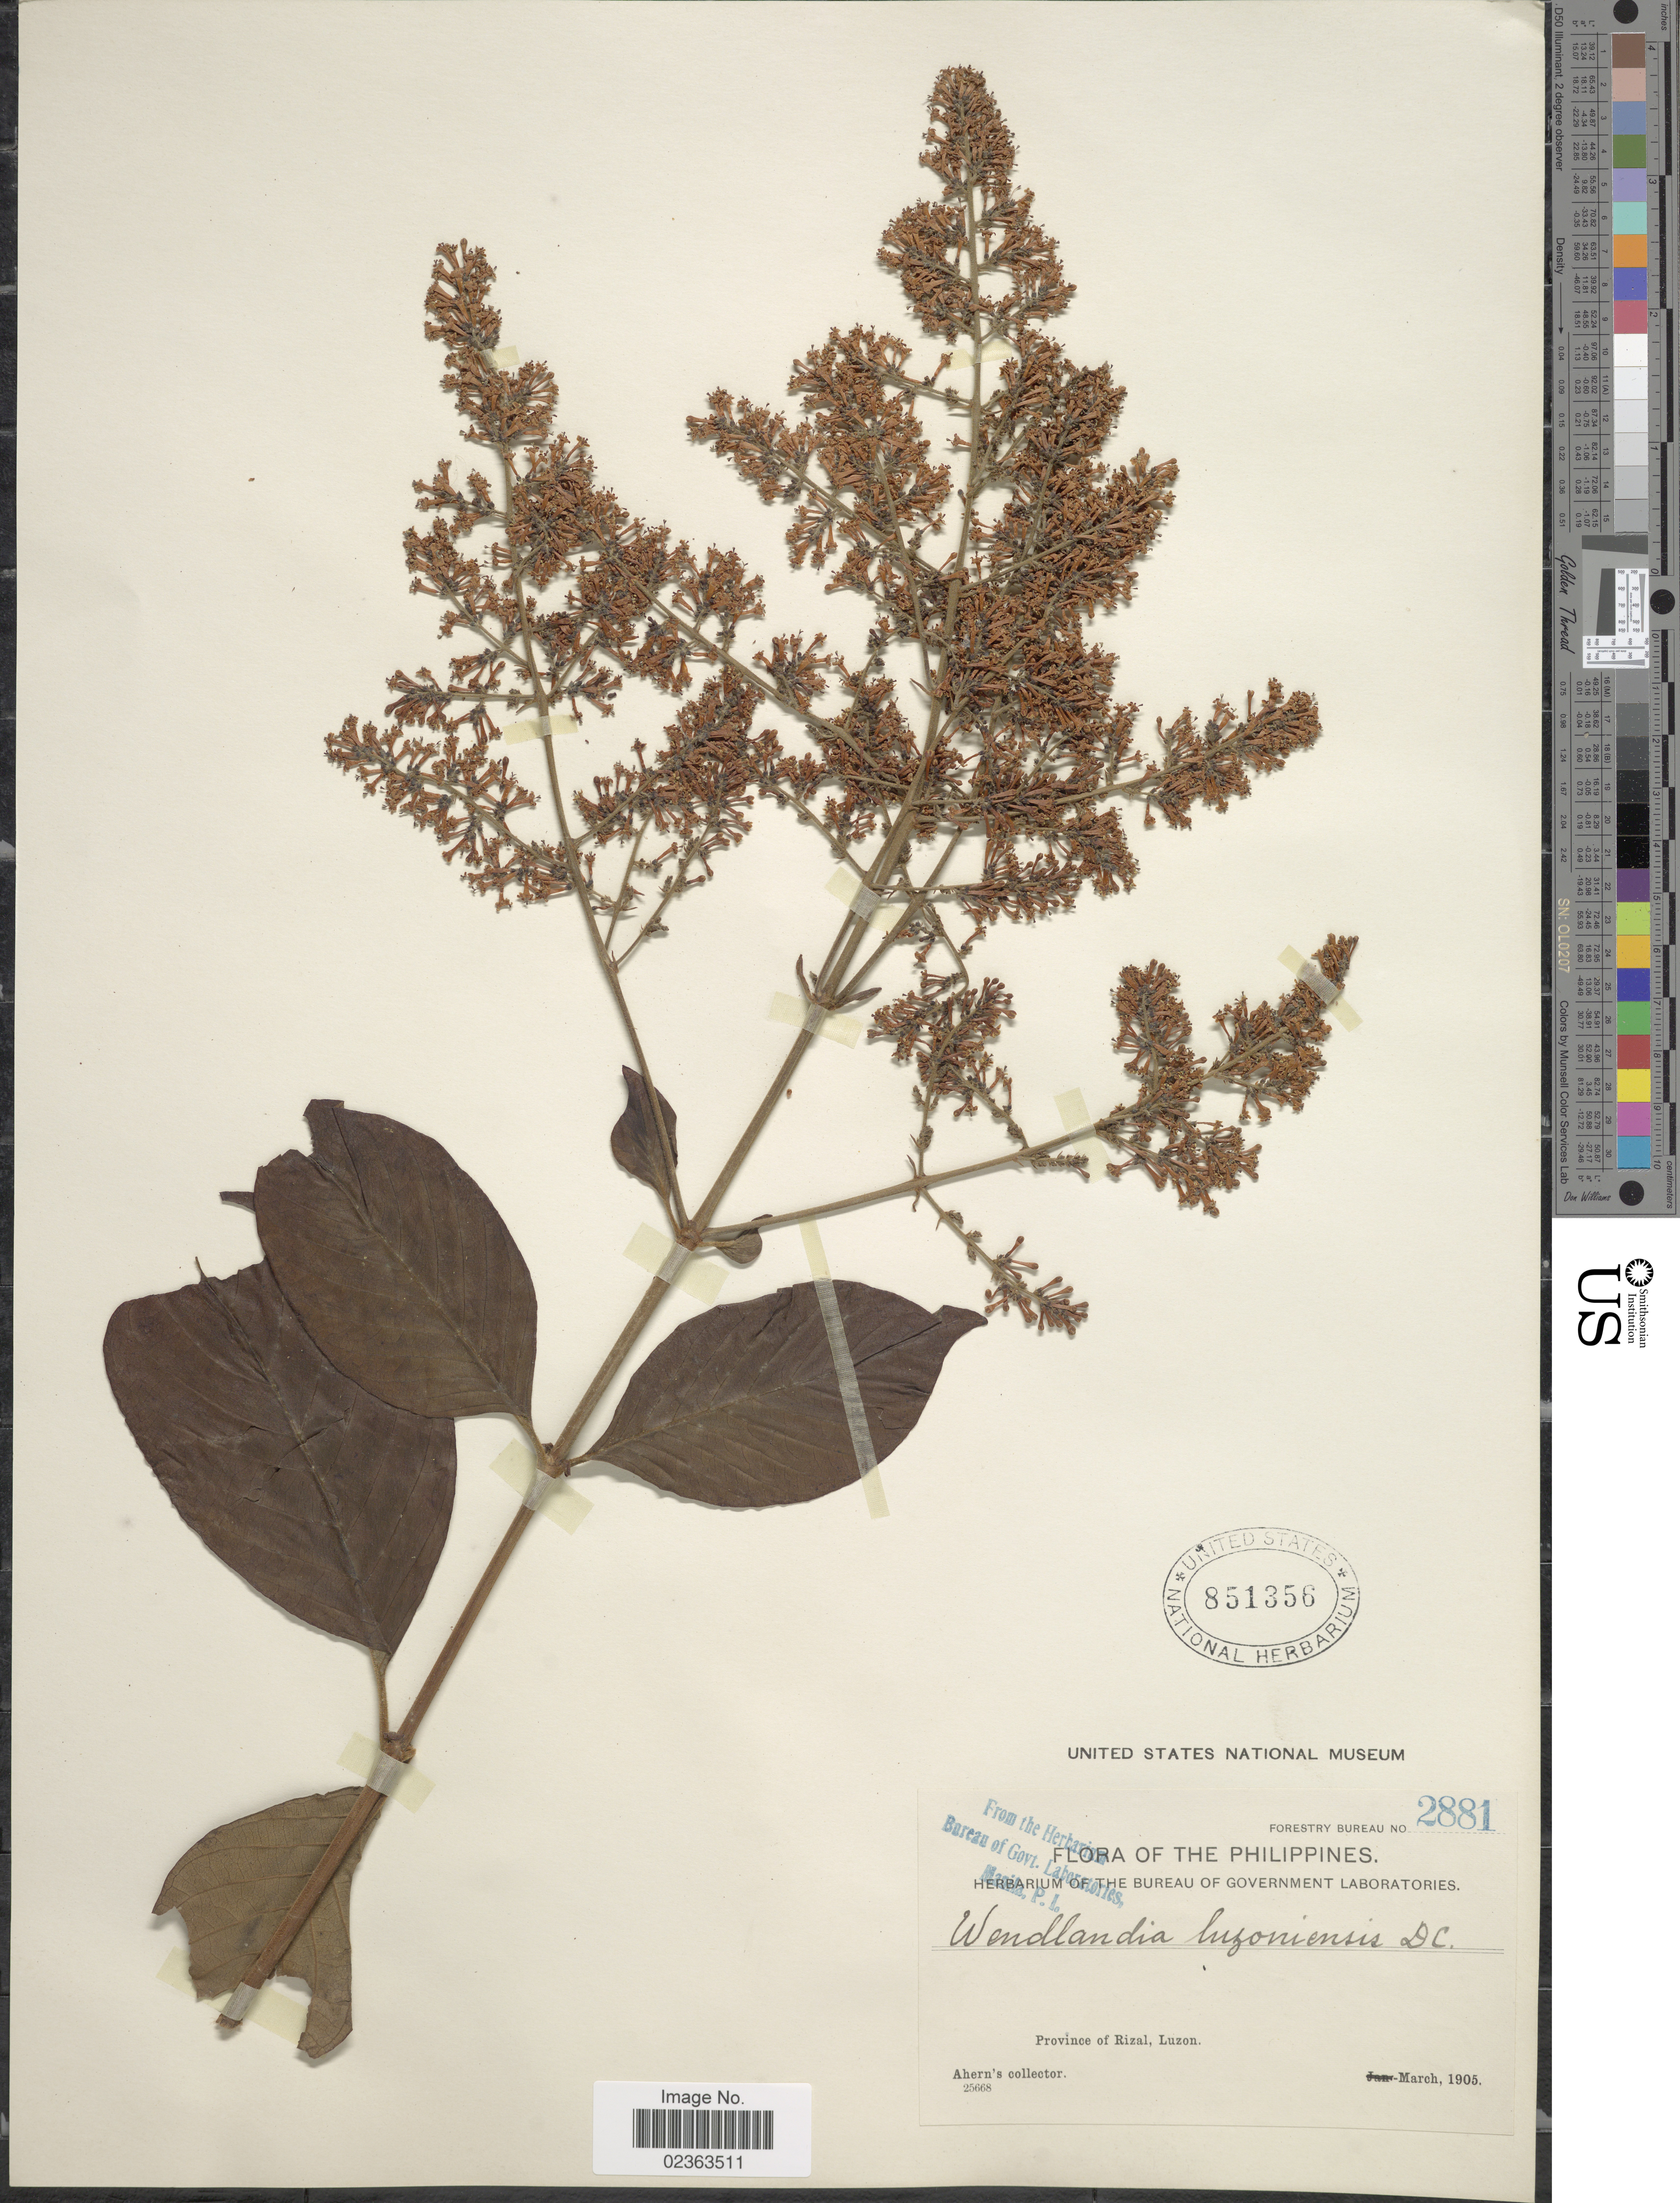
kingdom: Plantae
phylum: Tracheophyta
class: Magnoliopsida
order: Gentianales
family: Rubiaceae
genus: Wendlandia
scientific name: Wendlandia luzoniensis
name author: DC.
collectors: Ahern's collector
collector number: Forestry Bureau 2881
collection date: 1905-03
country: Philippines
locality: Province of Rizal, Luzon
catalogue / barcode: US 851356